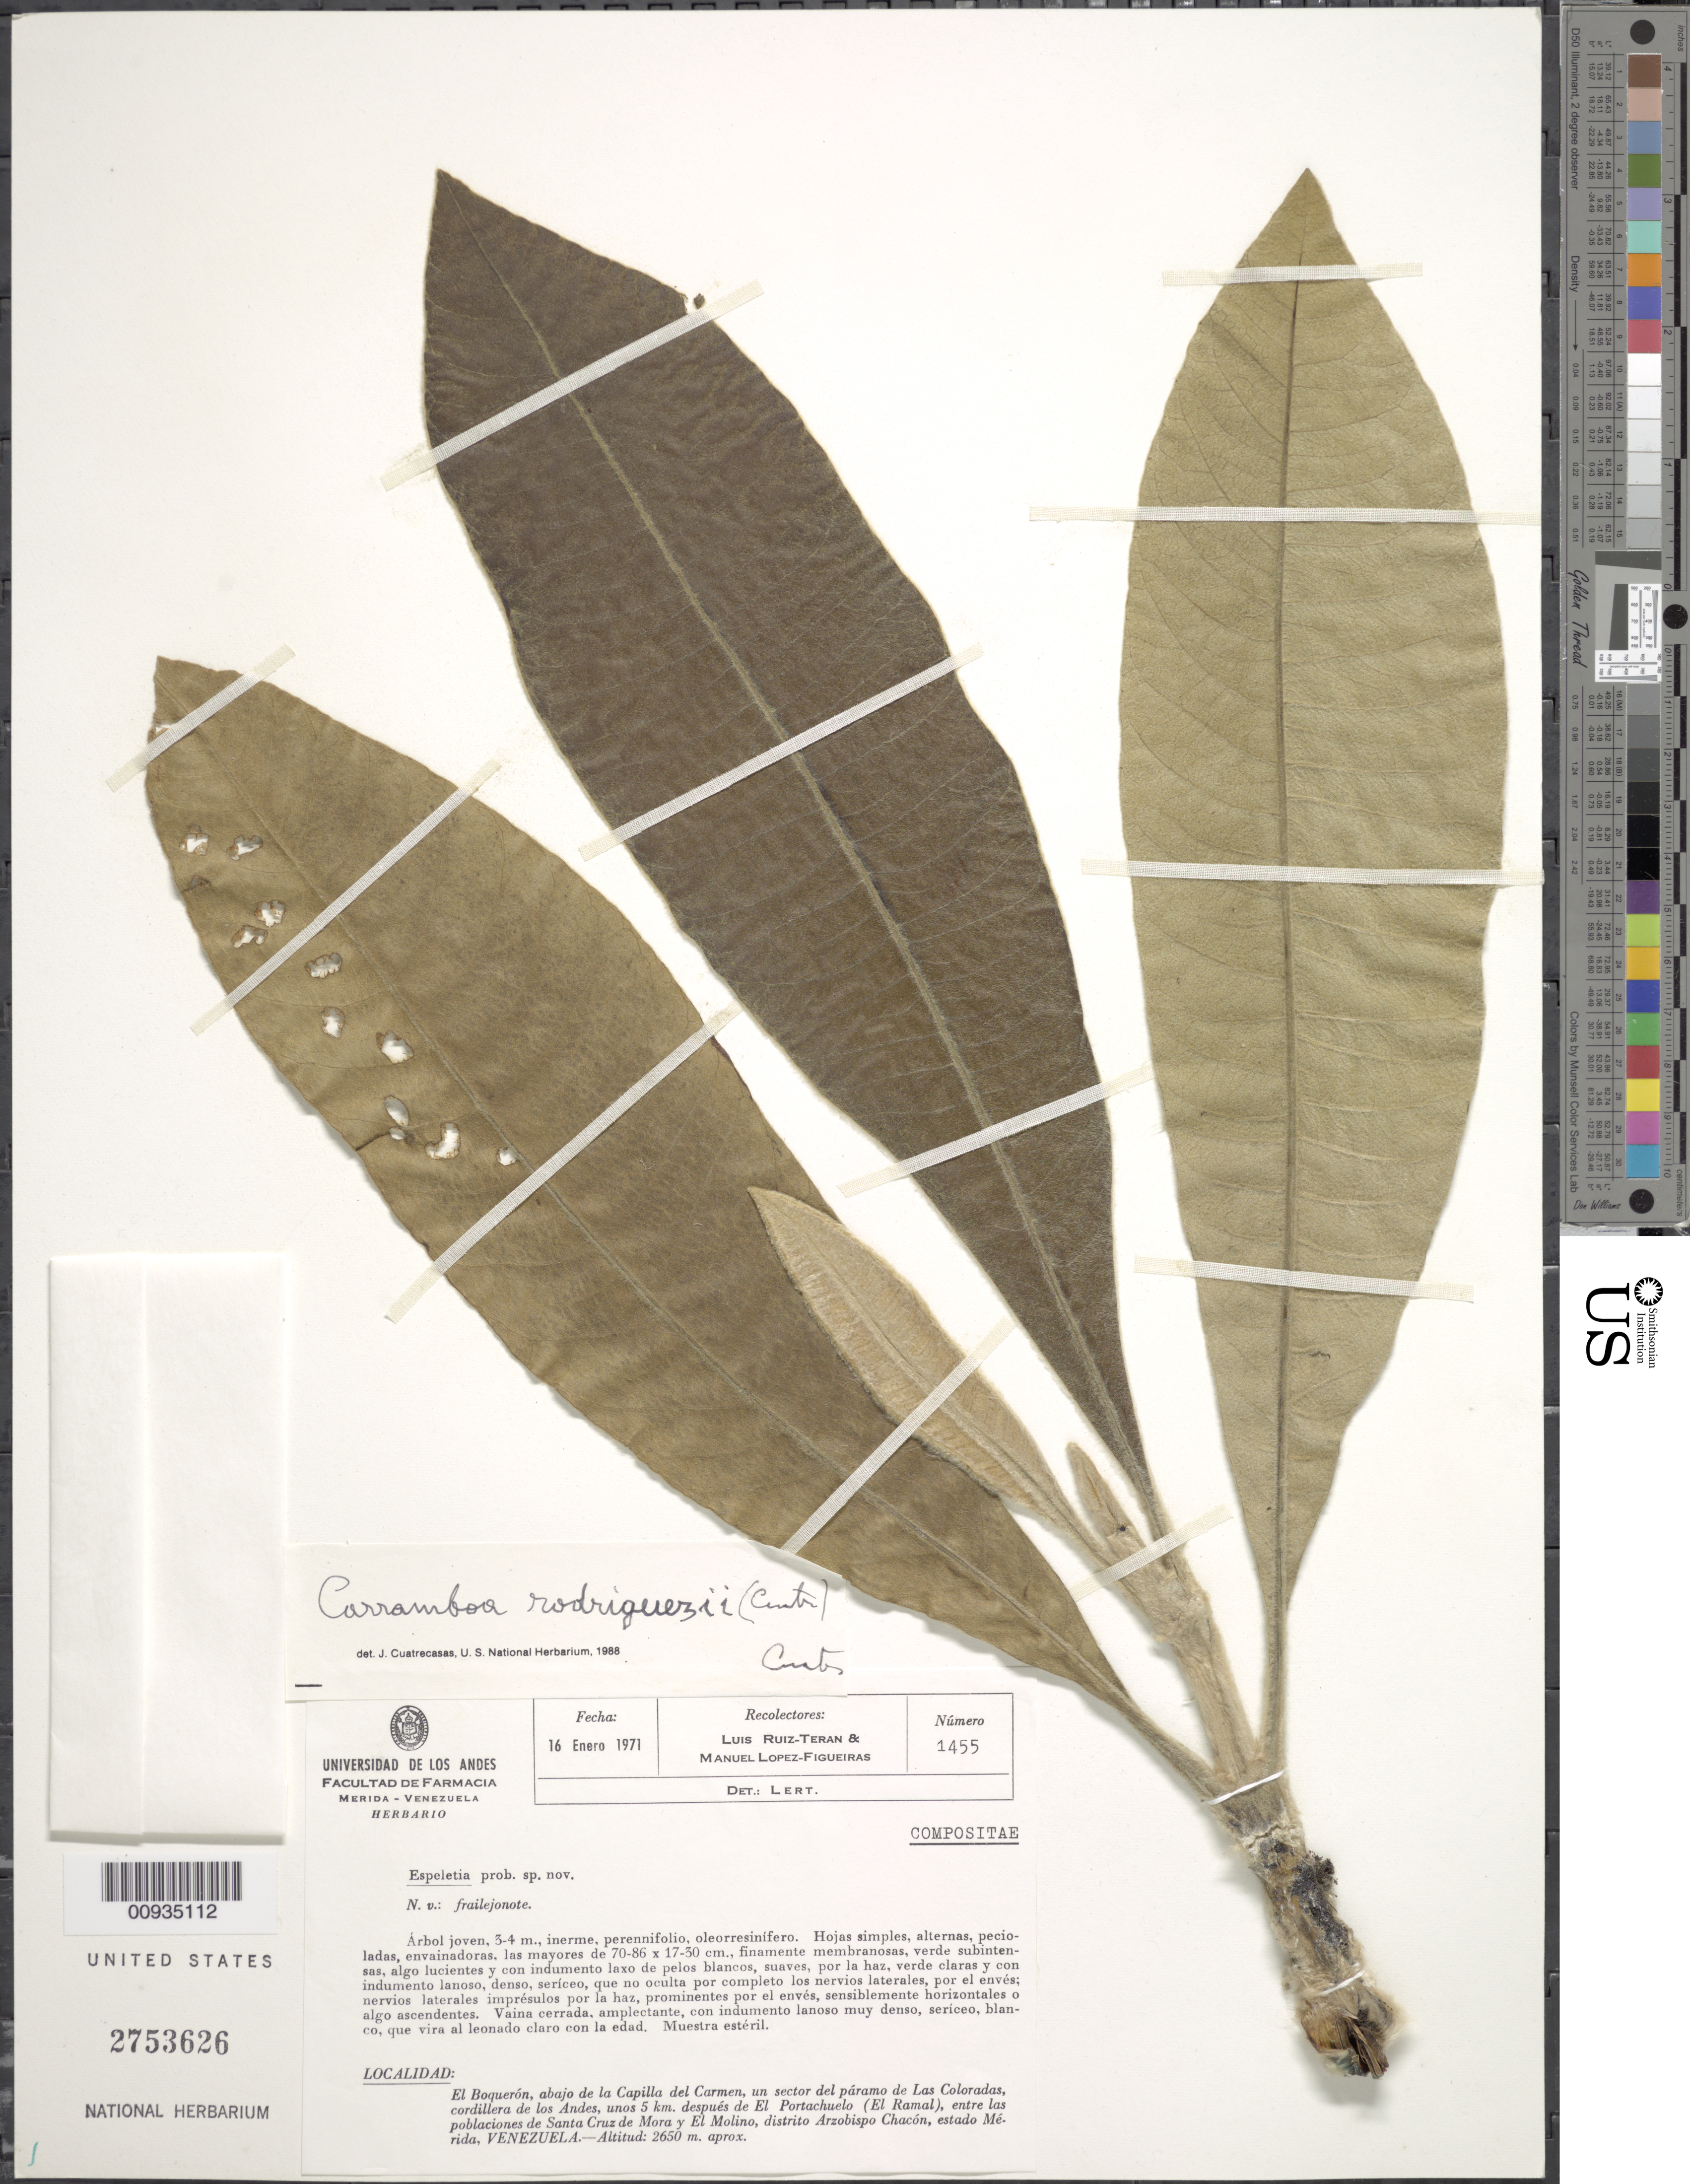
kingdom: Plantae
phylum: Tracheophyta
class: Magnoliopsida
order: Asterales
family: Asteraceae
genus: Carramboa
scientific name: Carramboa rodriguezii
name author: (Cuatrec.) Cuatrec.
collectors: L. Teran & M. López Figueiras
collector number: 1455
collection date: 1971-01-16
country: Venezuela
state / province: Mérida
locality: El Boqueron, abajo de la Capilla del Carmen, un sector del paramo de Las Coloradas cordillera de los Andes, unos 5 km. despues de El Portachuelo (El Ramlal), entre las poblaciones de Santa Cruz de Mora y El Molino, distrito Arzobispo Chacon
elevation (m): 2650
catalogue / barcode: US 2753626